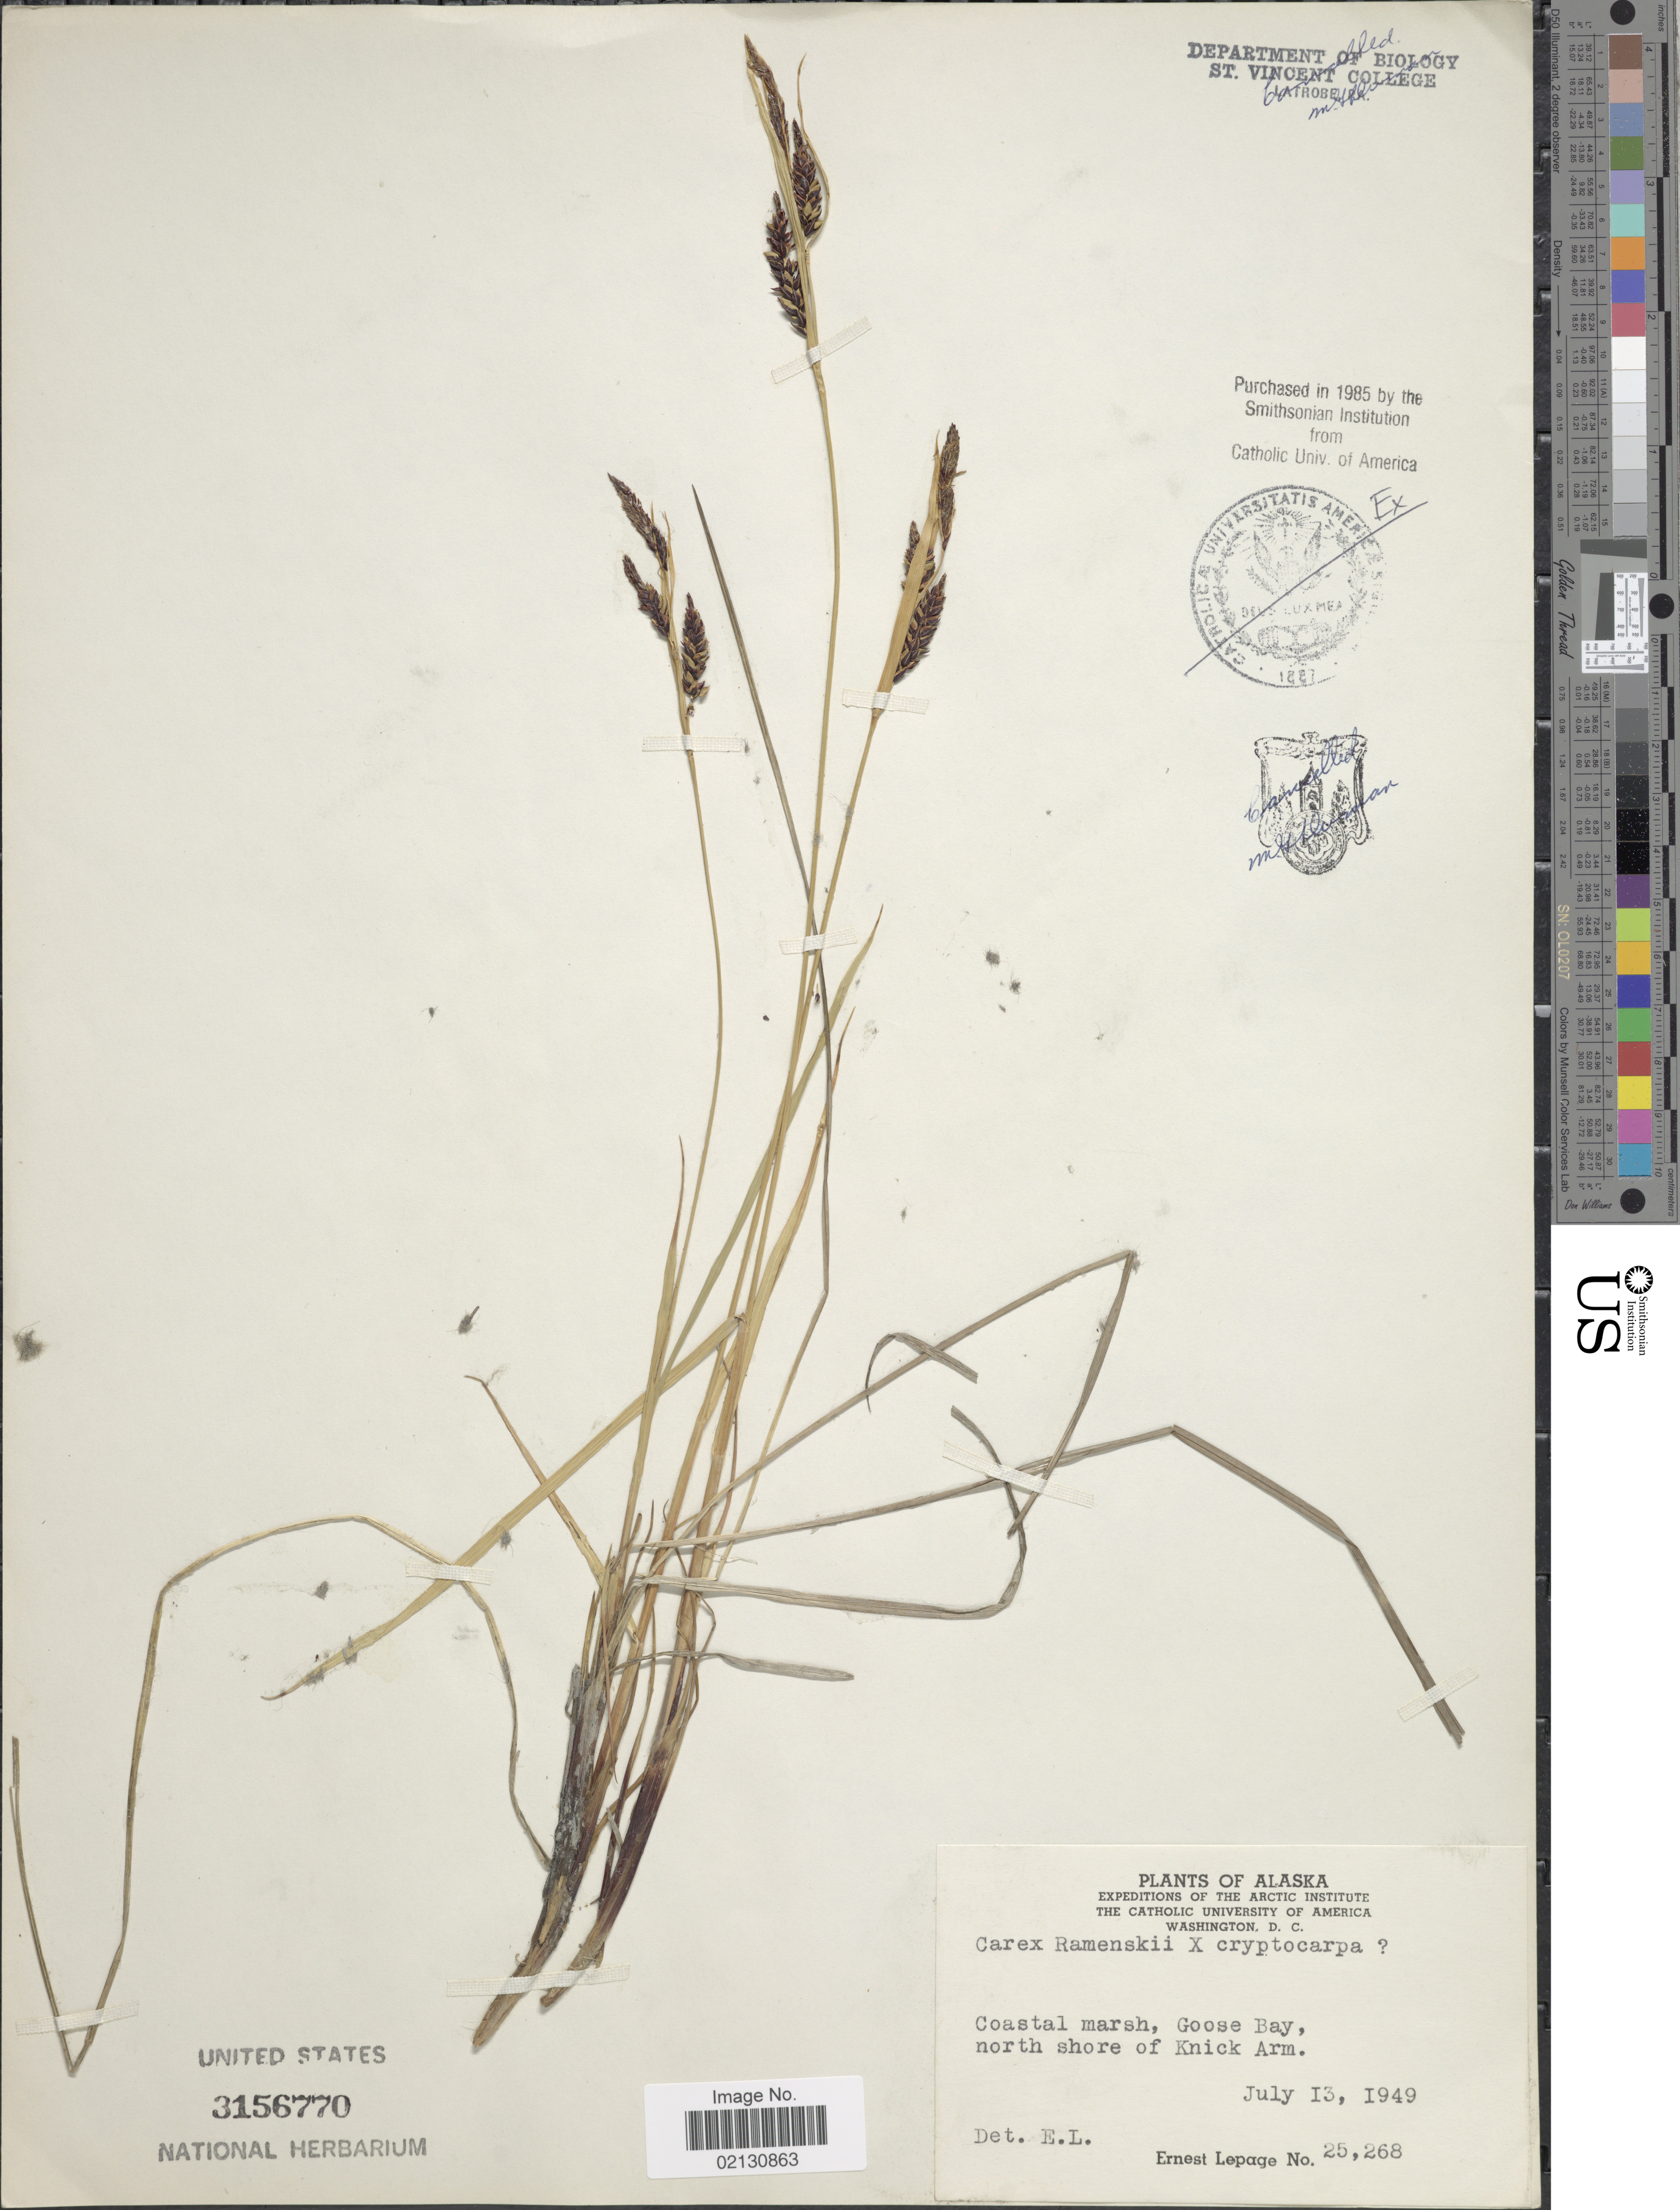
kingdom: Plantae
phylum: Tracheophyta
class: Liliopsida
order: Poales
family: Cyperaceae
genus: Carex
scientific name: Carex ramenskii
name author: Kom.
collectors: E. Lepage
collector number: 25268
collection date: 1949-07-13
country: United States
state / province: Alaska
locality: Goose Bay, north shore of Knick Arm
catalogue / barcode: US 3156770